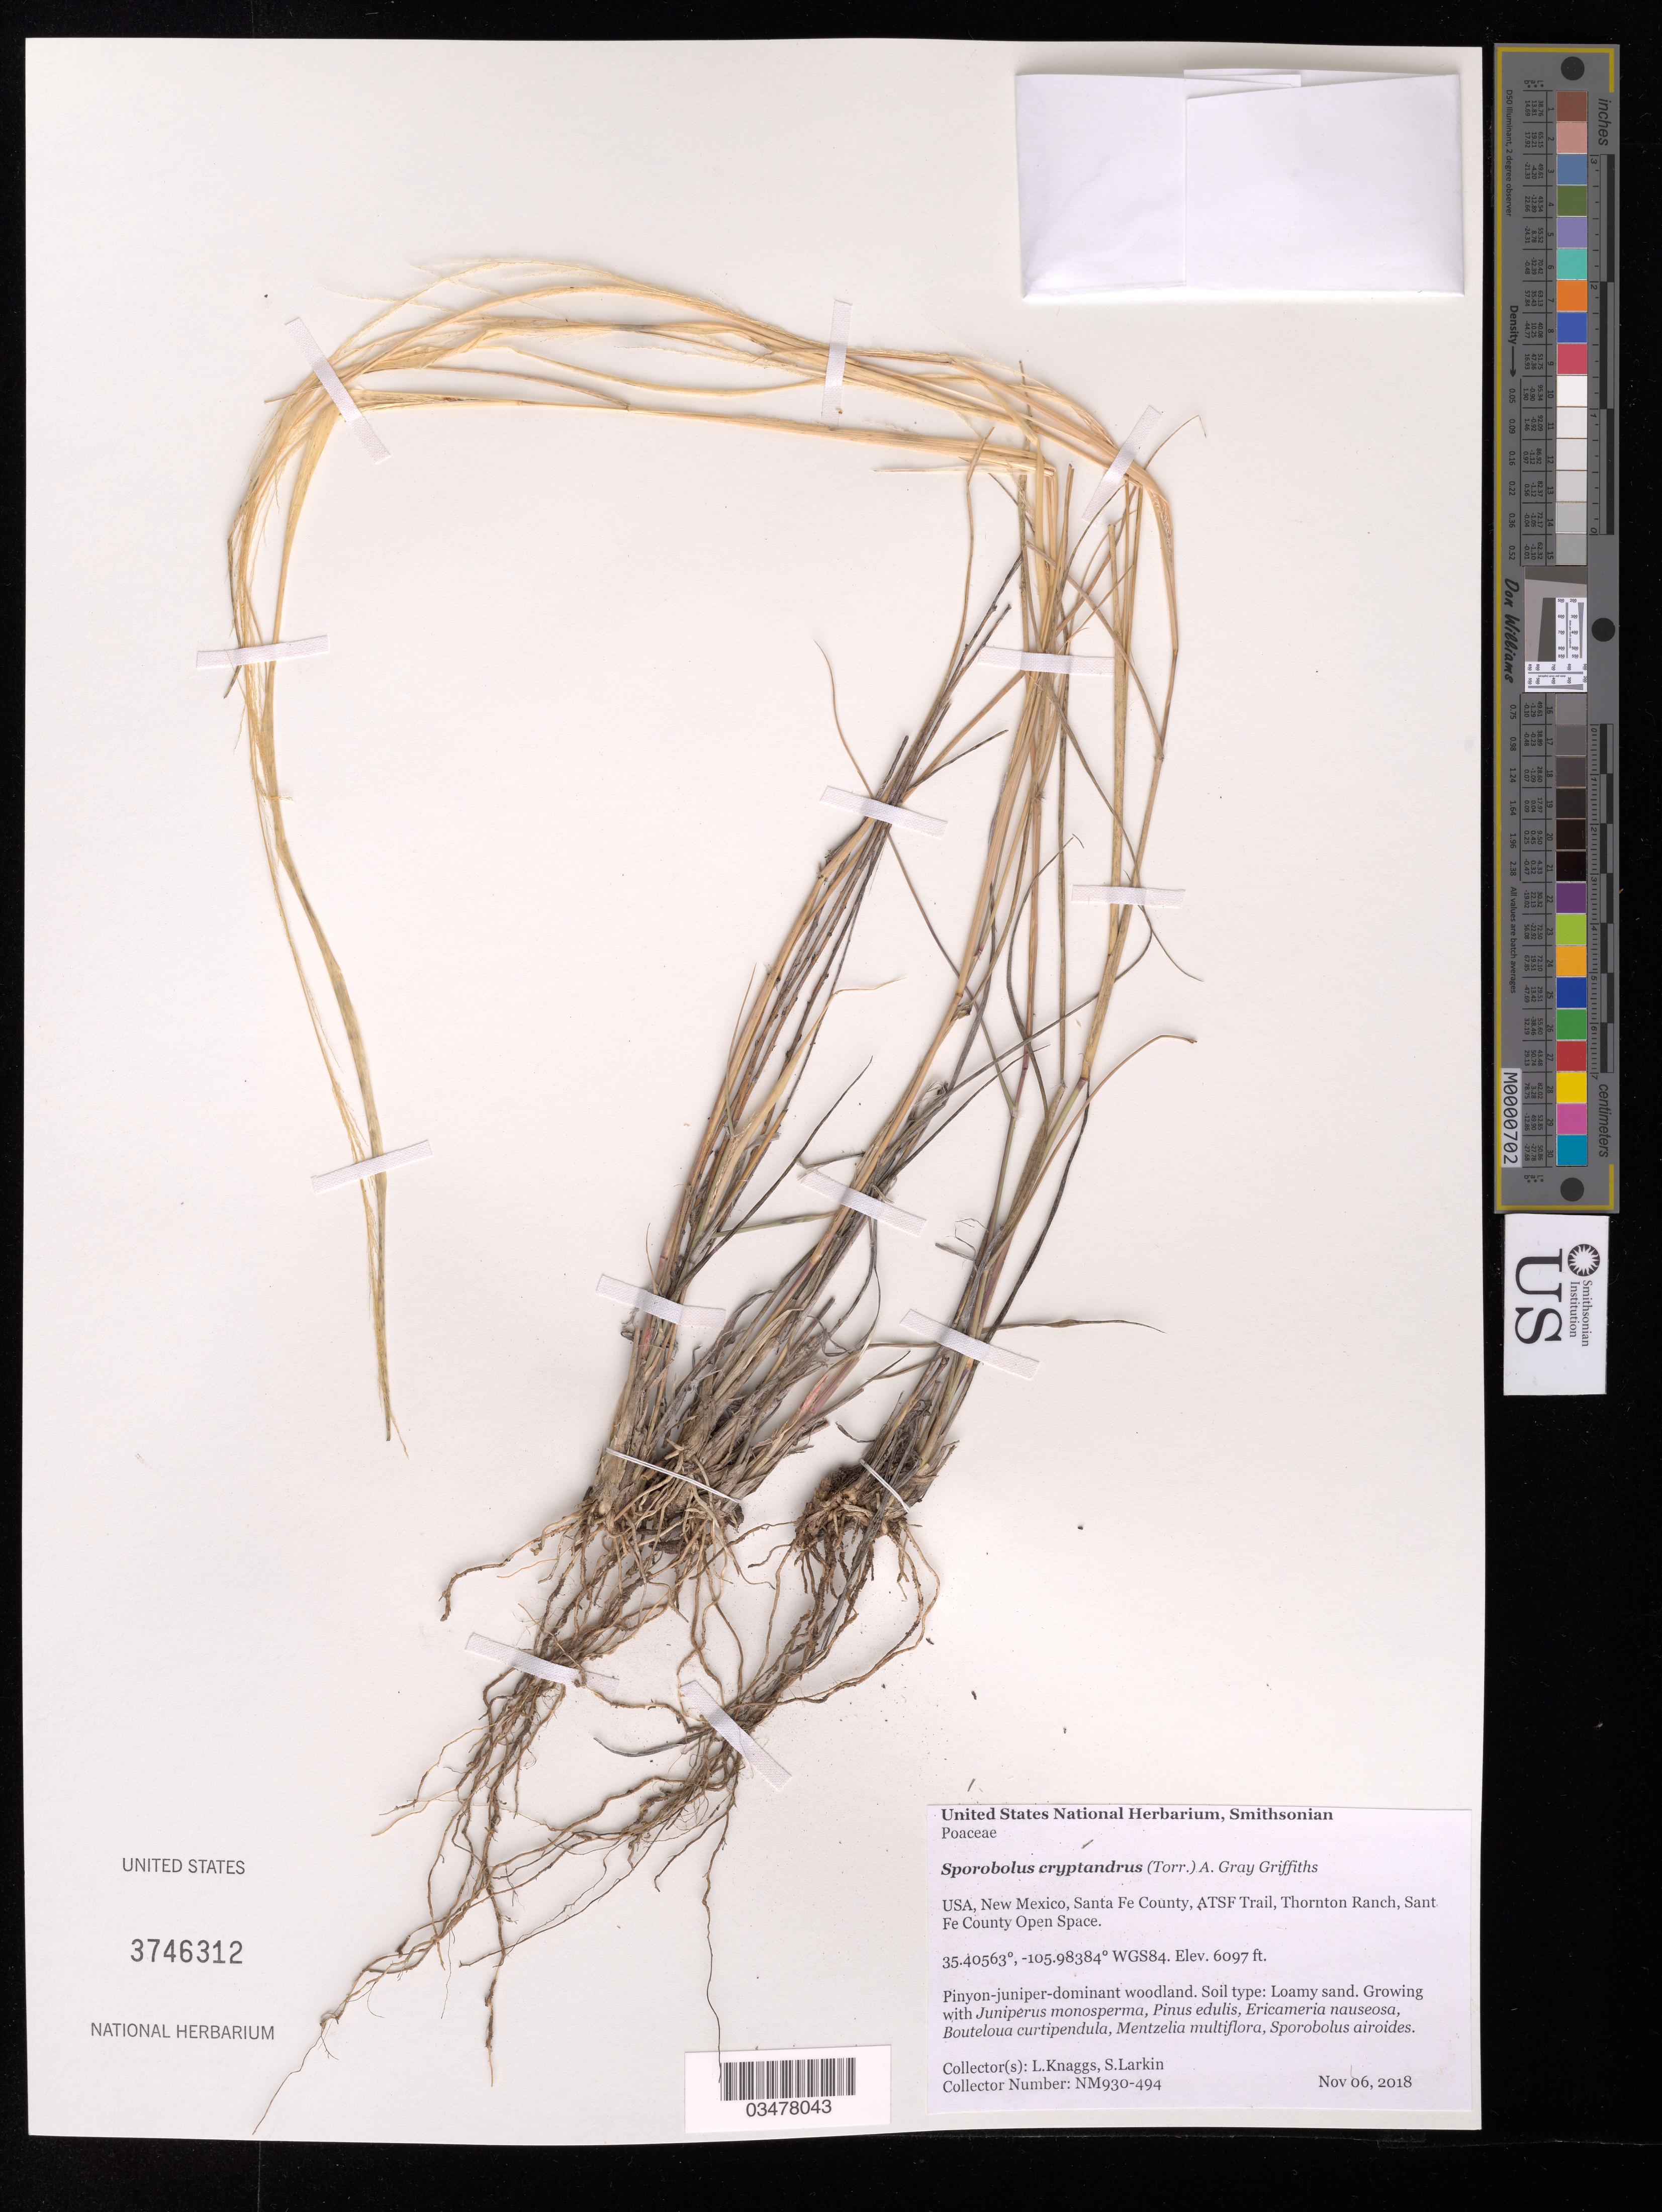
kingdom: Plantae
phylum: Tracheophyta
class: Liliopsida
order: Poales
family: Poaceae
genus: Sporobolus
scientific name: Sporobolus cryptandrus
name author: (Torr.) A. Gray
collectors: L. Knaggs & S. Larkin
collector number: NM930-494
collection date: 2018-11-06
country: United States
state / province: New Mexico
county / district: Santa Fe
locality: Thornton Ranch, ATSF Trail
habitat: Loamy sand. Pinyon-juniper-dominant woodland. With Pinus edulis, Mentzelia multiflora, Sporobolus airoides, etc.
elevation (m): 1858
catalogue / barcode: US 3746312